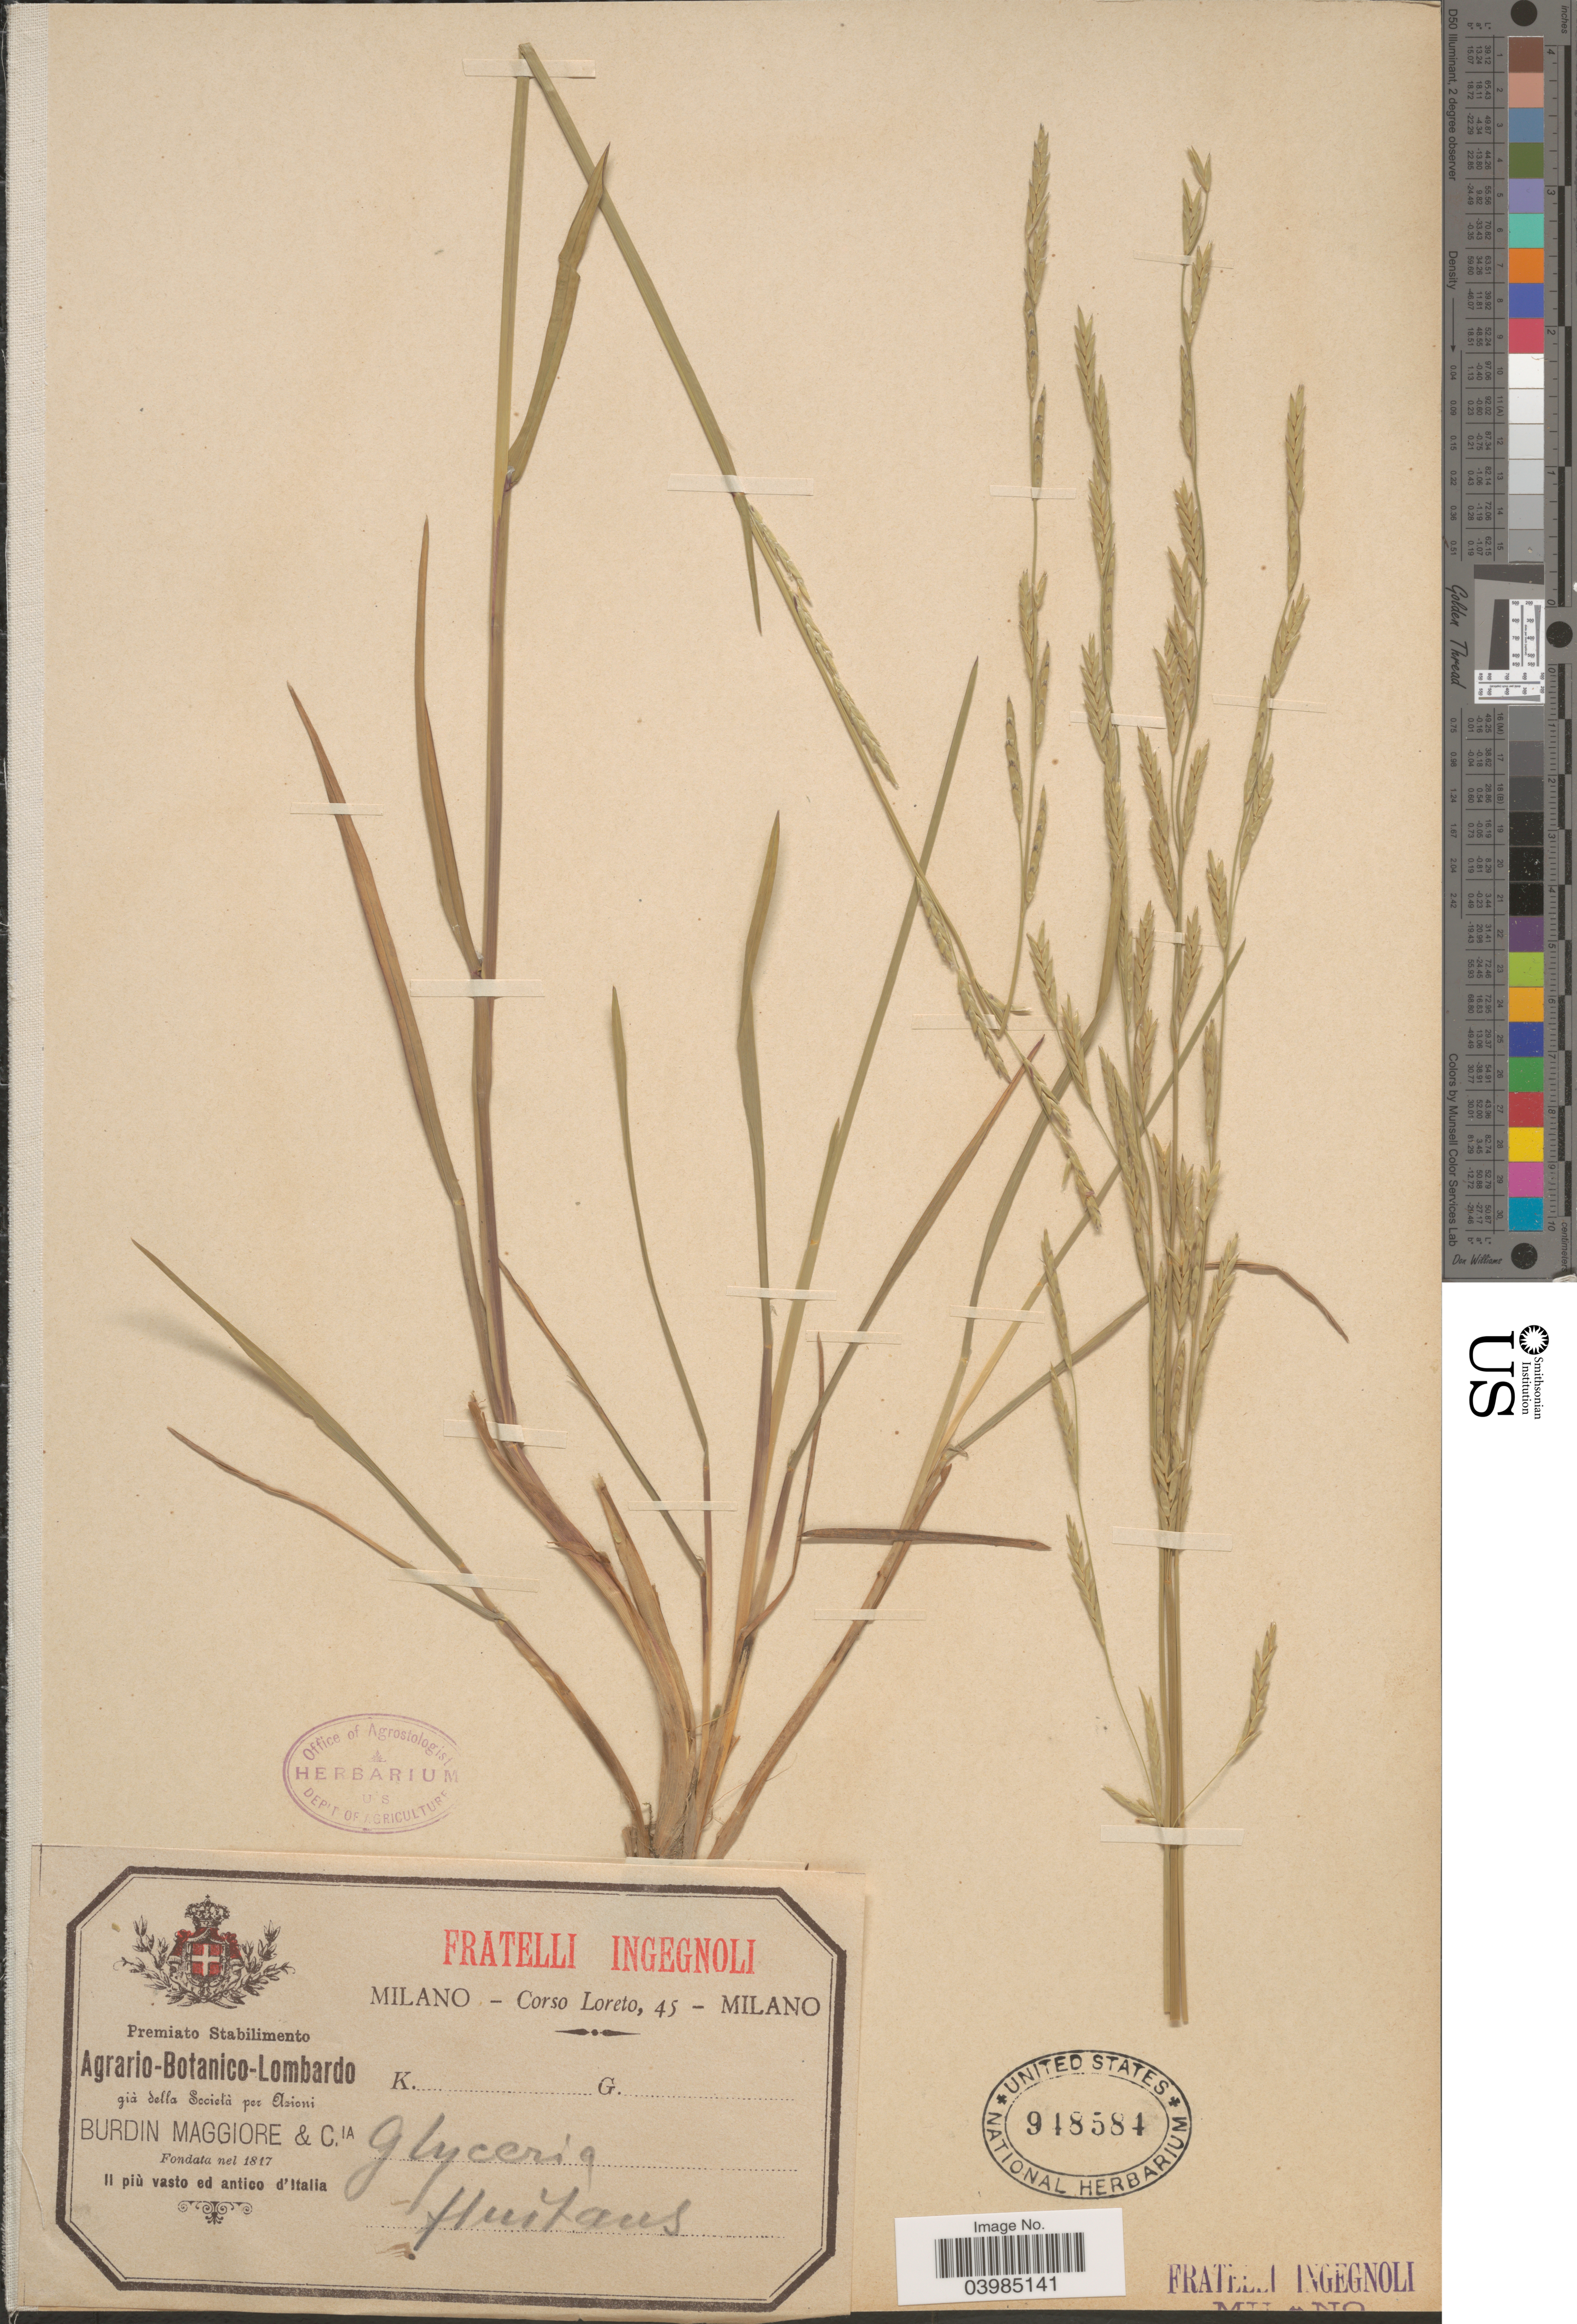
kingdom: Plantae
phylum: Tracheophyta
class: Liliopsida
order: Poales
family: Poaceae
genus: Glyceria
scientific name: Glyceria fluitans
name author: (L.) R. Br.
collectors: Loreto, C.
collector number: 45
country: Italy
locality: Il piú vasto ed antico d'Italia.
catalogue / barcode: US 948584